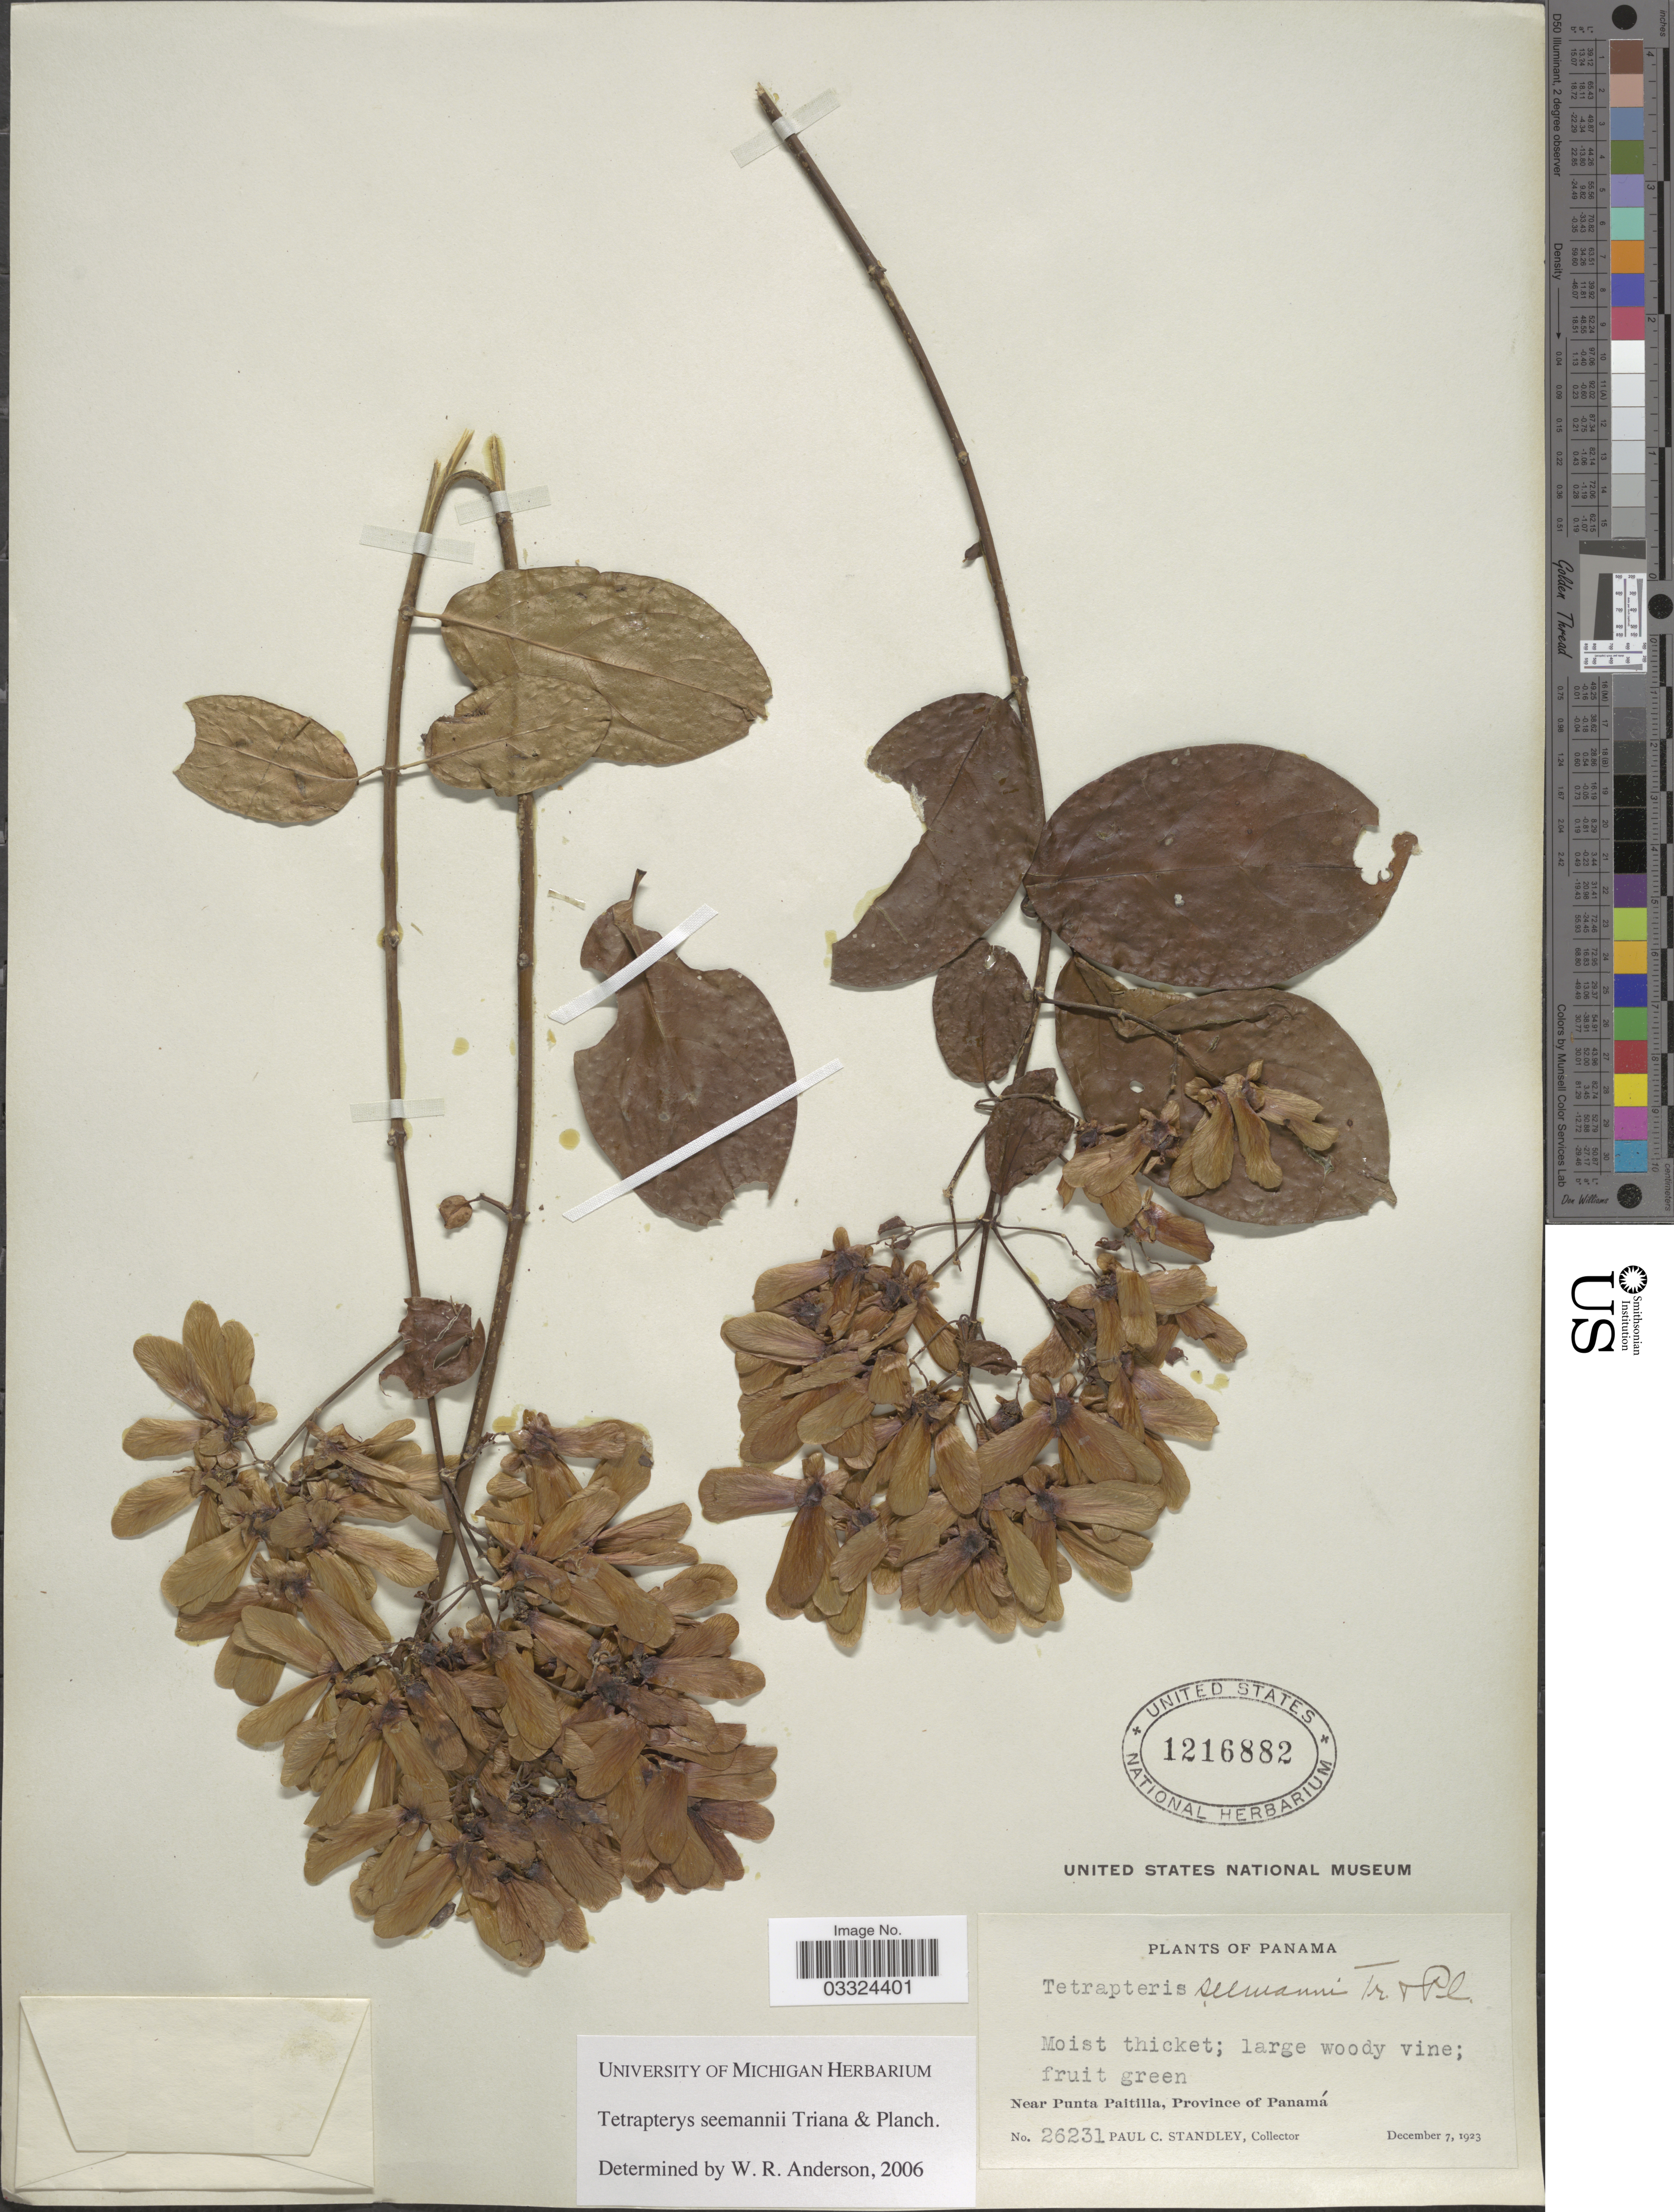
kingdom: Plantae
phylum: Tracheophyta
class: Magnoliopsida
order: Malpighiales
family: Malpighiaceae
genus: Tetrapterys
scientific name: Tetrapterys seemannii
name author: Triana & Planch.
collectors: P. C. Standley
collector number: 26231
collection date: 1923-12-07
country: Panama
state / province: Panamá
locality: Near Punta Paitilla.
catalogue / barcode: US 1216882